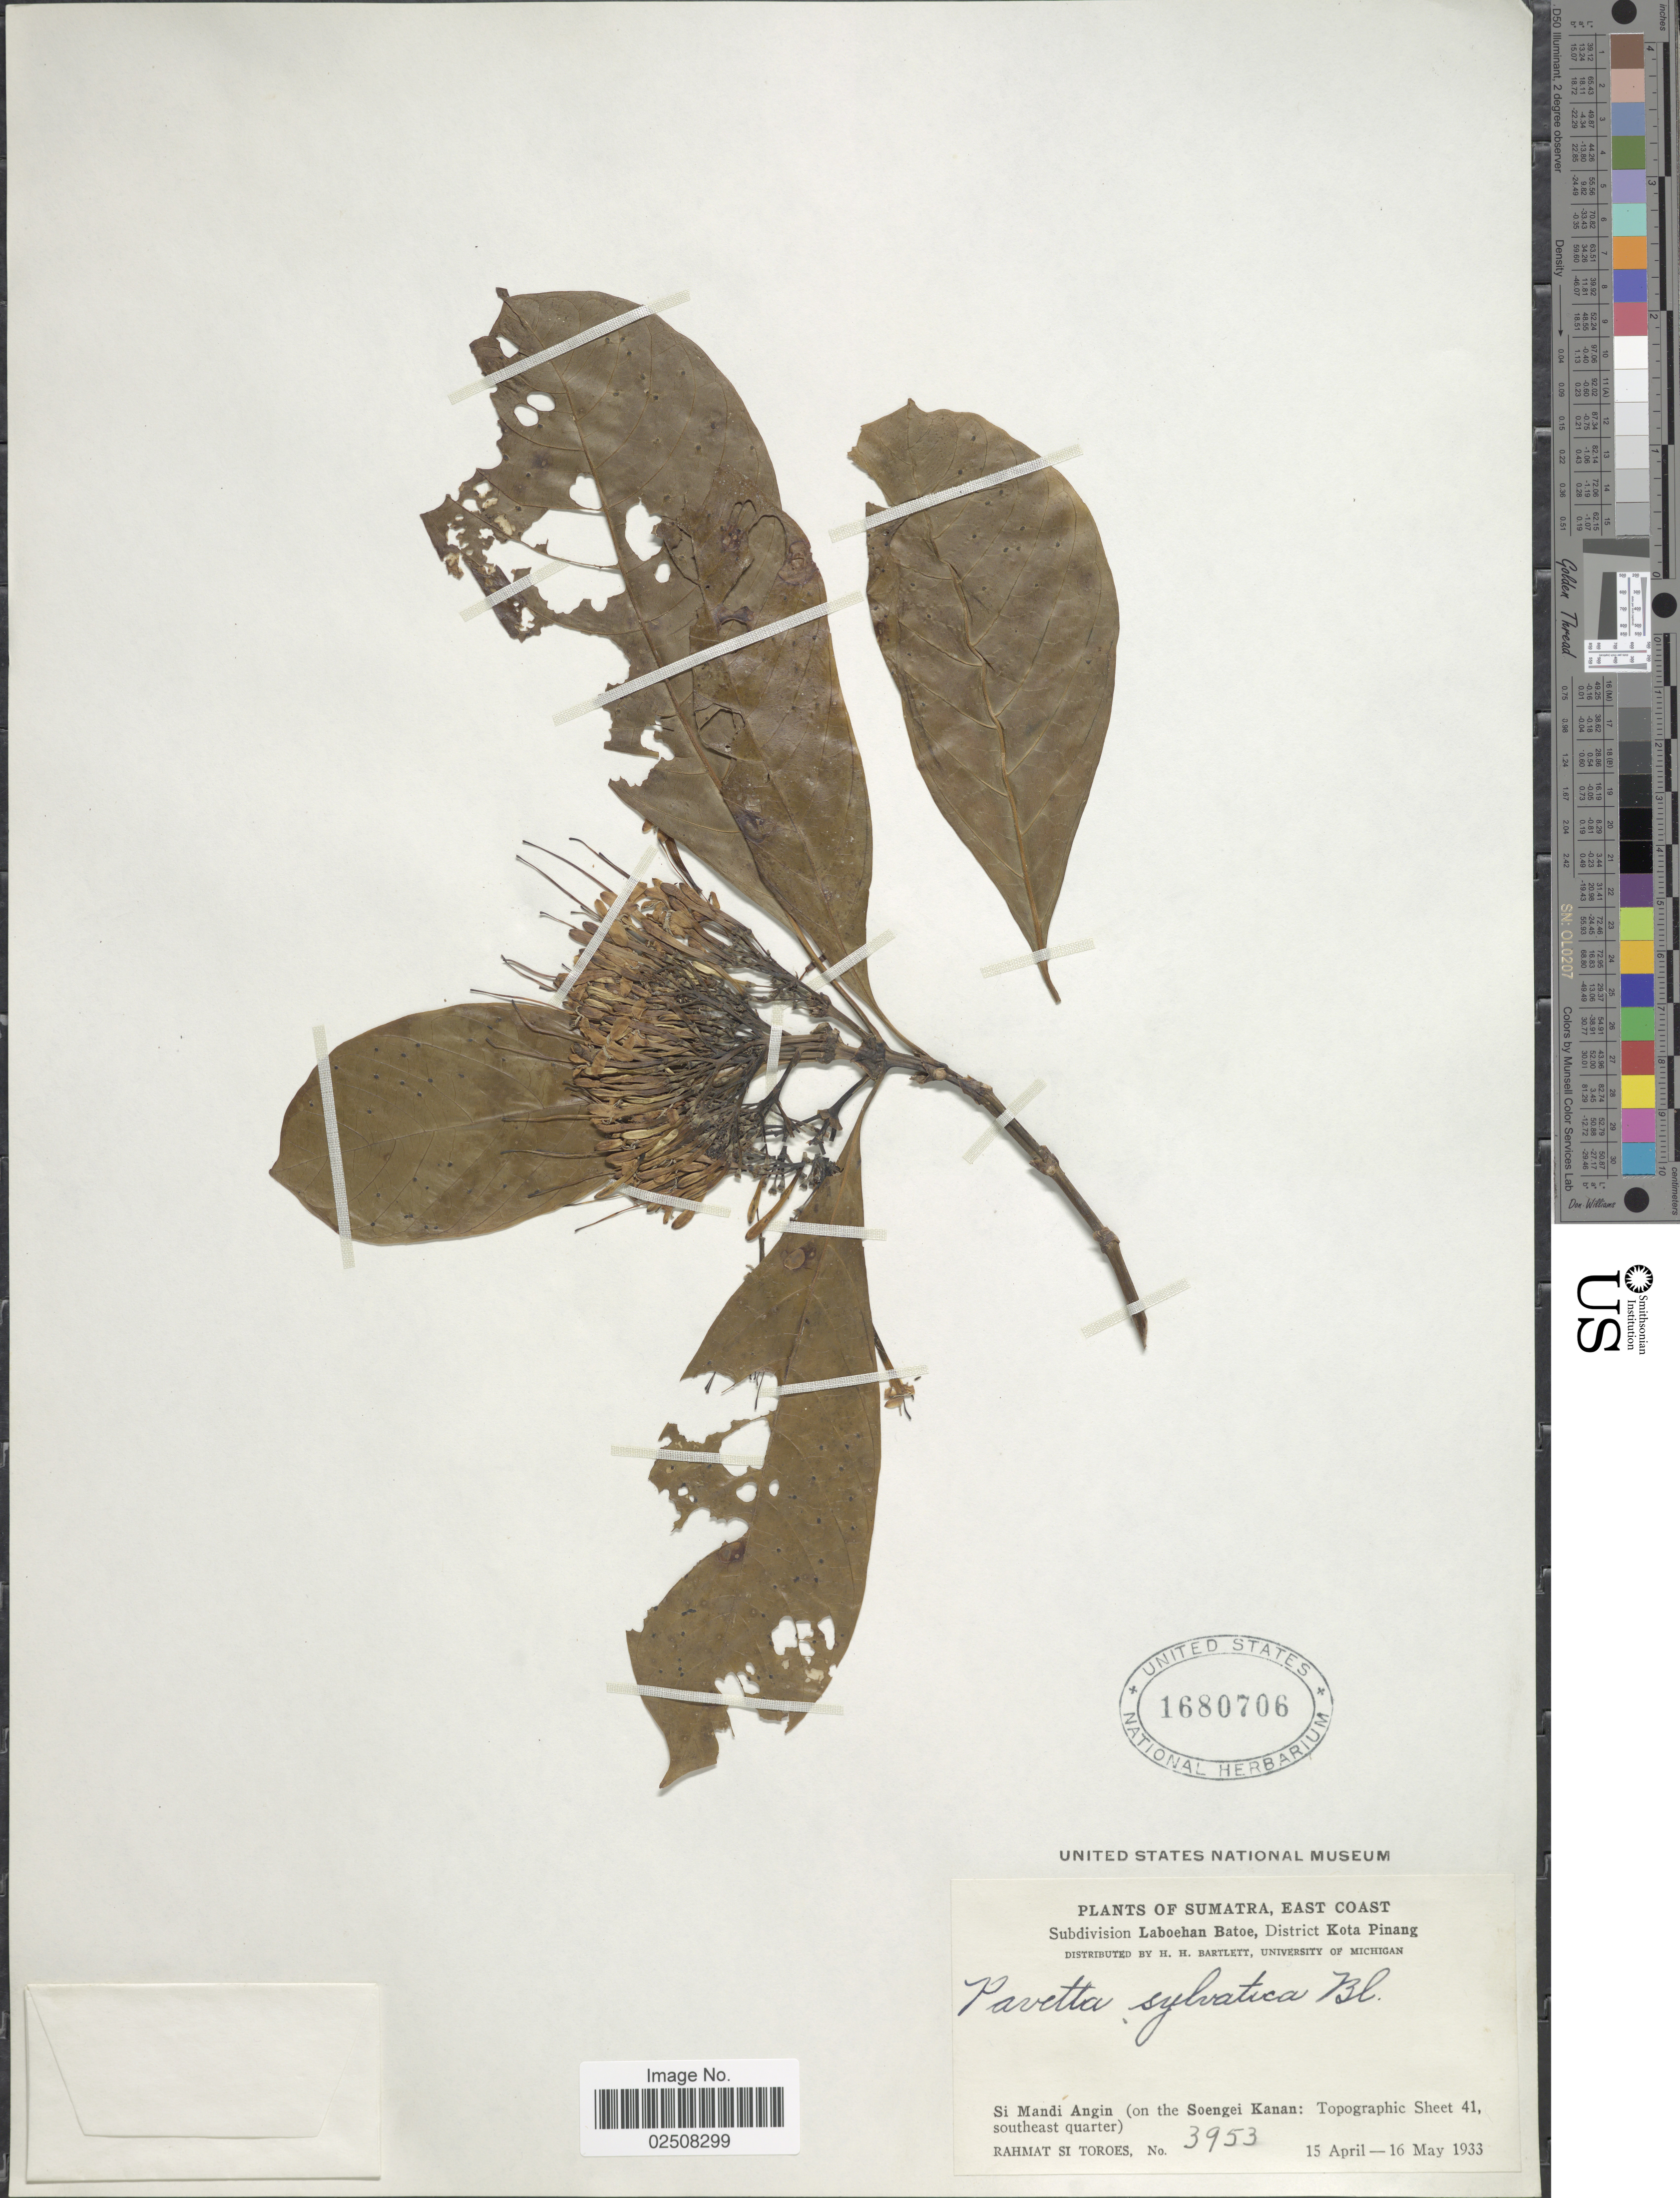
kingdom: Plantae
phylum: Tracheophyta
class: Magnoliopsida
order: Gentianales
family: Rubiaceae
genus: Pavetta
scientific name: Pavetta sylvatica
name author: Blume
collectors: Rahmat Si Boeea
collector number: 3953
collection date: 1933-04-15/1933-05-16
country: Indonesia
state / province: Sumatra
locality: Tapianoeli, Subdivision Laboehan Batoe, District Kota Pinang, Si Mandi Angin (on the Soengei Kanan: Topographic Sheet 41, southeast quarter)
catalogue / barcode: US 1680706